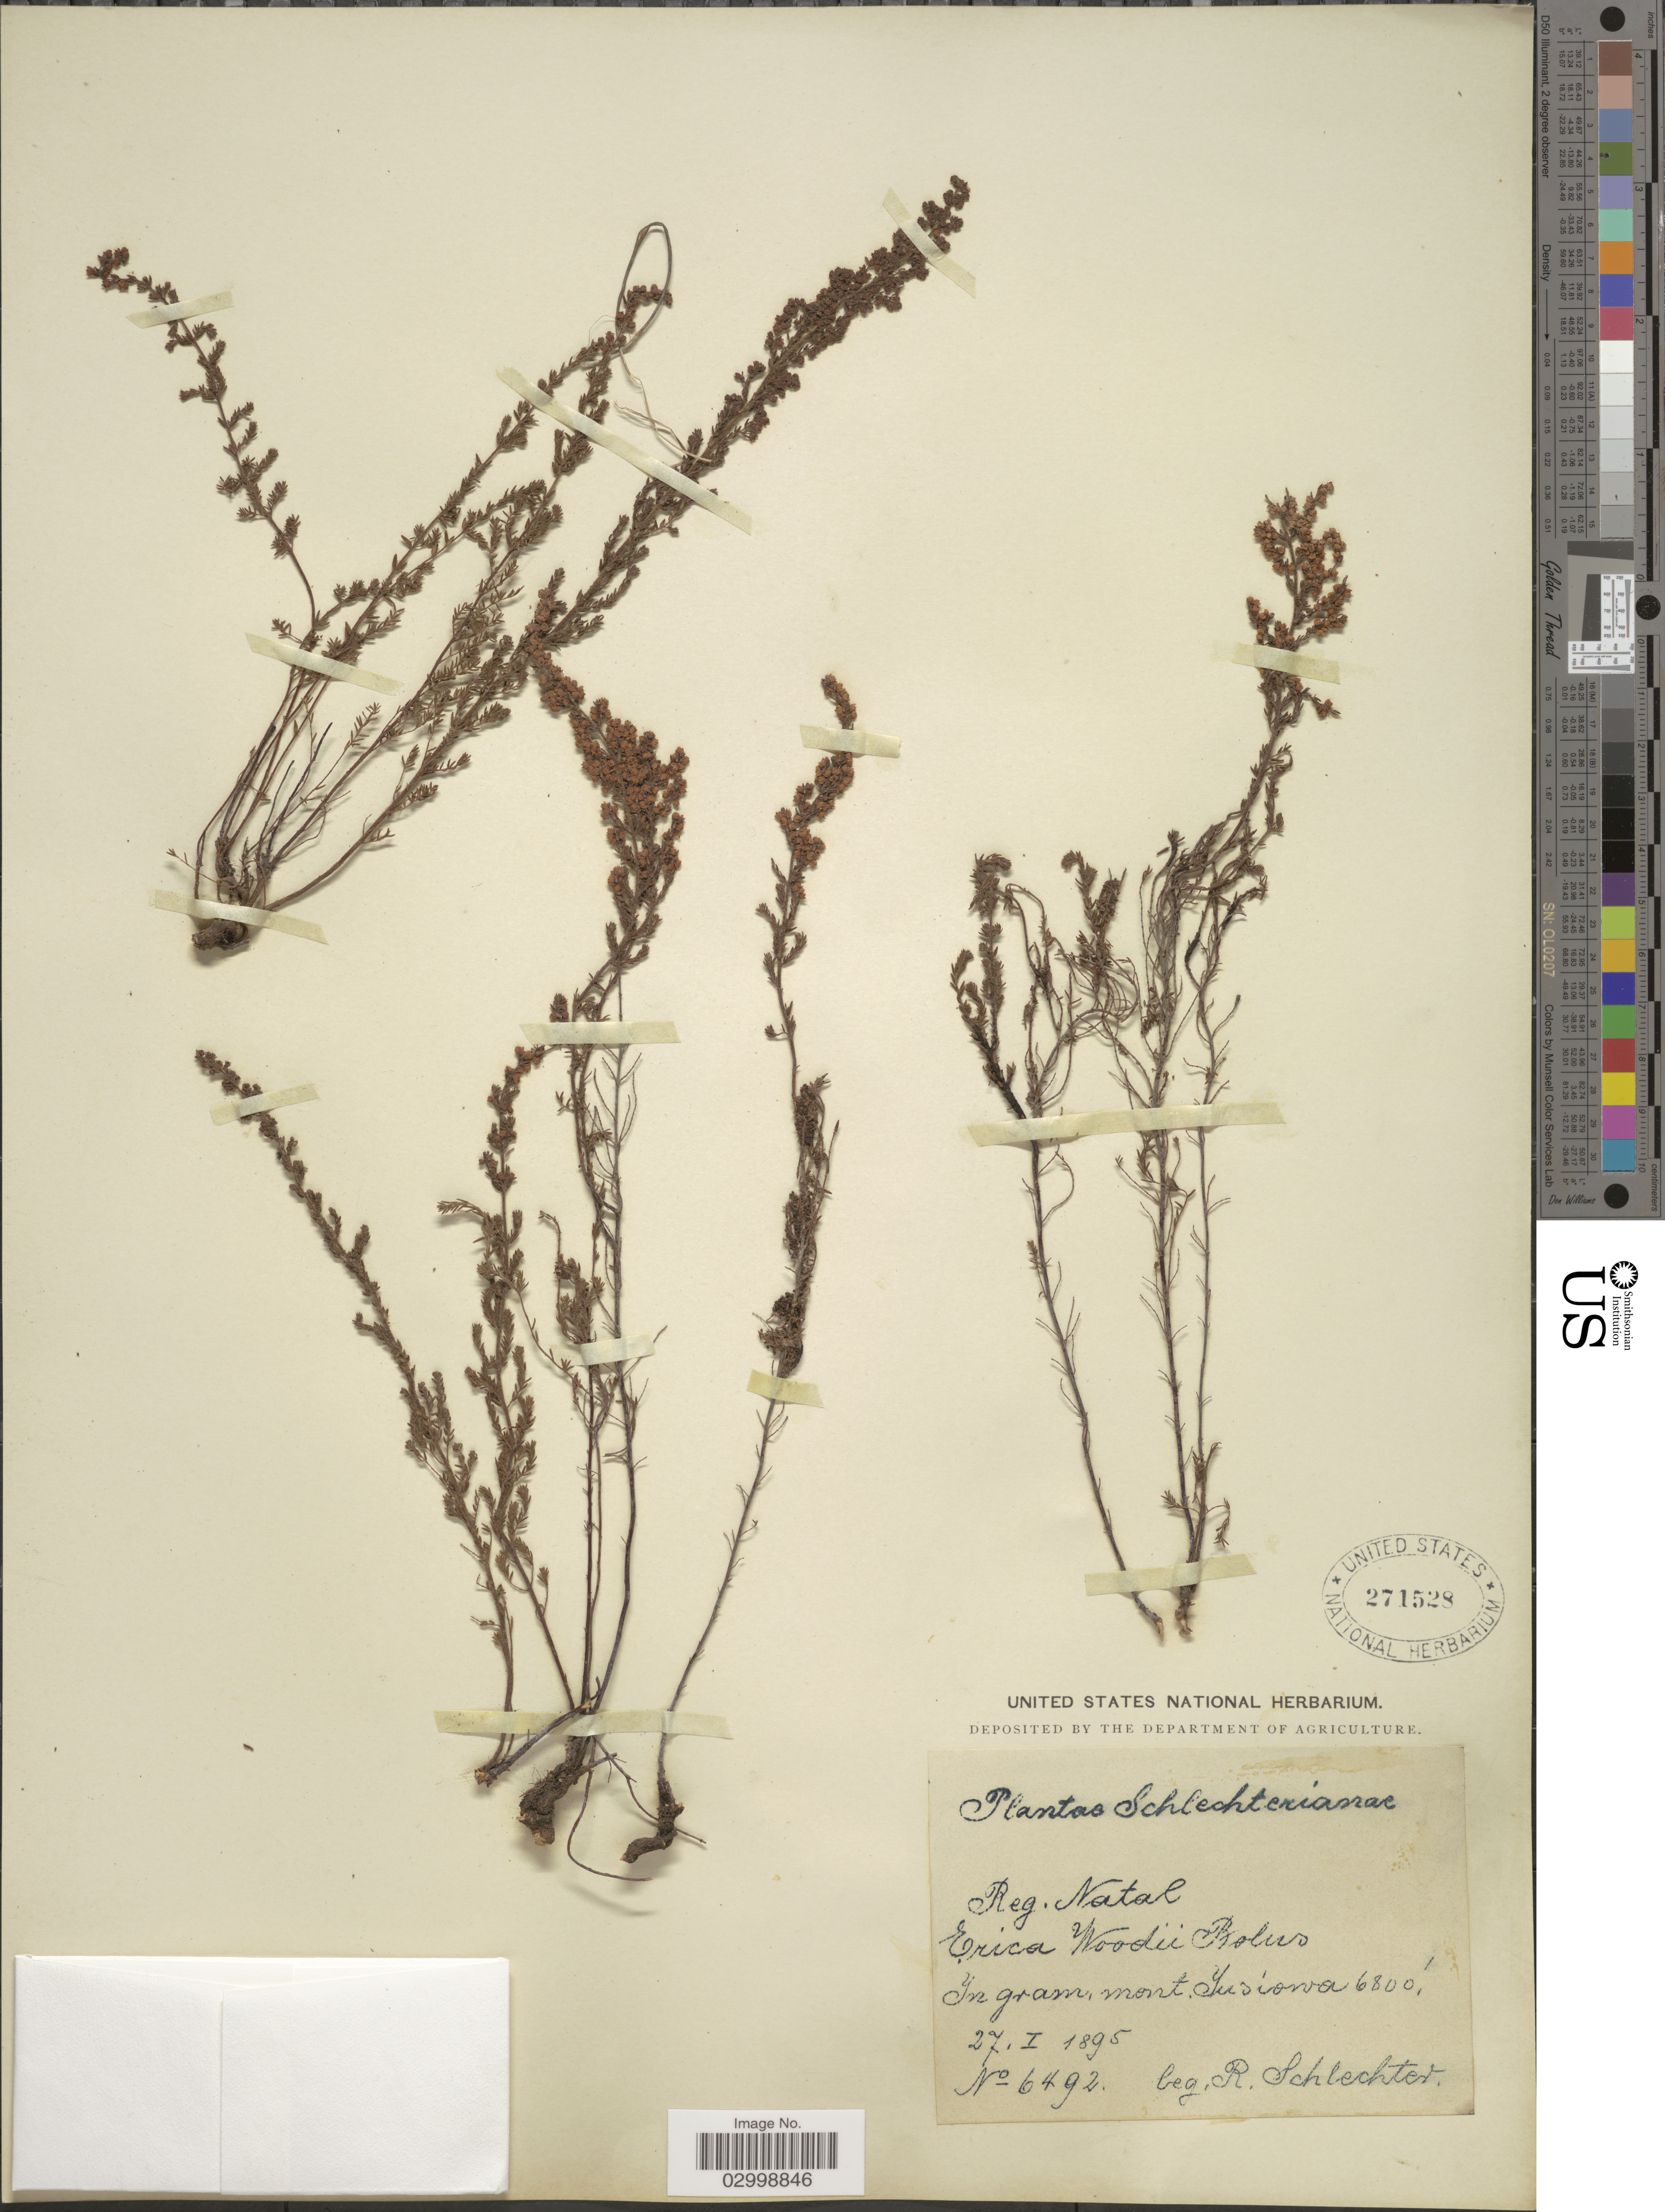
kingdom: Plantae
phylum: Tracheophyta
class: Magnoliopsida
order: Ericales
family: Ericaceae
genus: Erica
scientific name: Erica woodii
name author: Bolus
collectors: F. R. R. Schlechter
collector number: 6492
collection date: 1895-01-27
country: South Africa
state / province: KwaZulu-Natal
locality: Reg. Natal, in gram. mont. Insiowa.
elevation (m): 2073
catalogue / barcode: US 271528